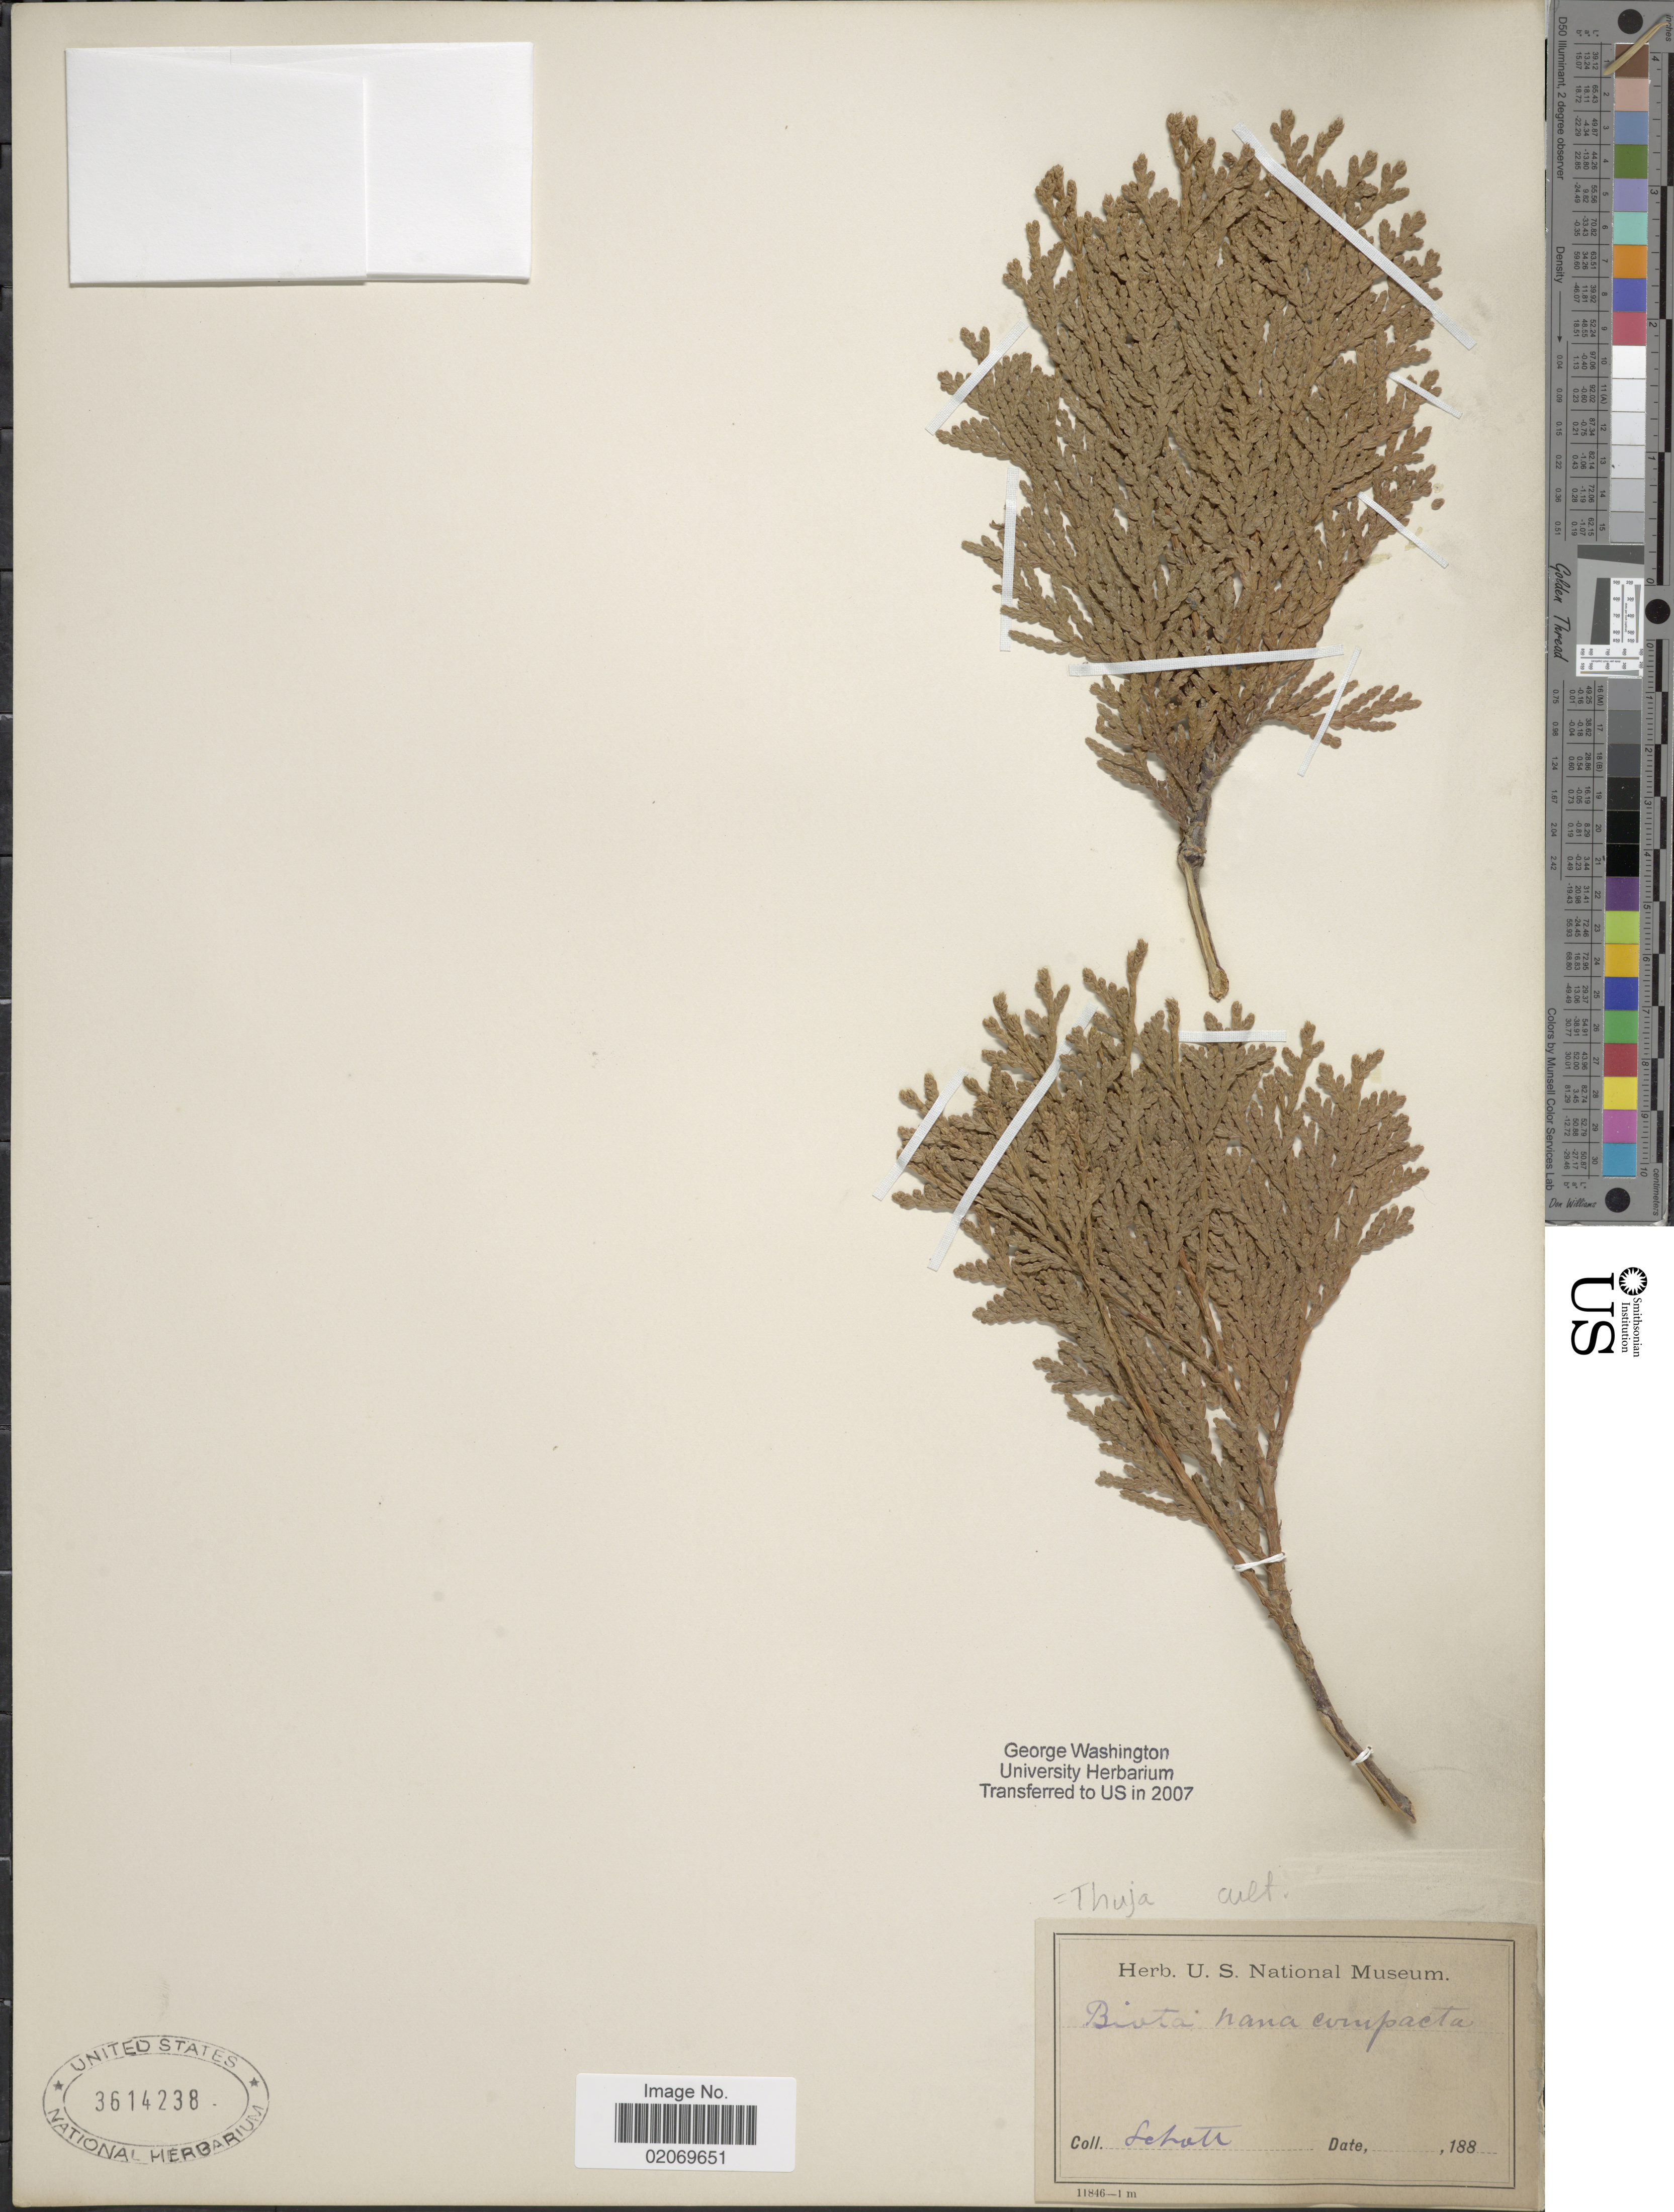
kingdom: Plantae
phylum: Tracheophyta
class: Pinopsida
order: Pinales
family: Cupressaceae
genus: Thuja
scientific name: Thuja sp.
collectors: Schott, --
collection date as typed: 188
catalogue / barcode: US 3614238